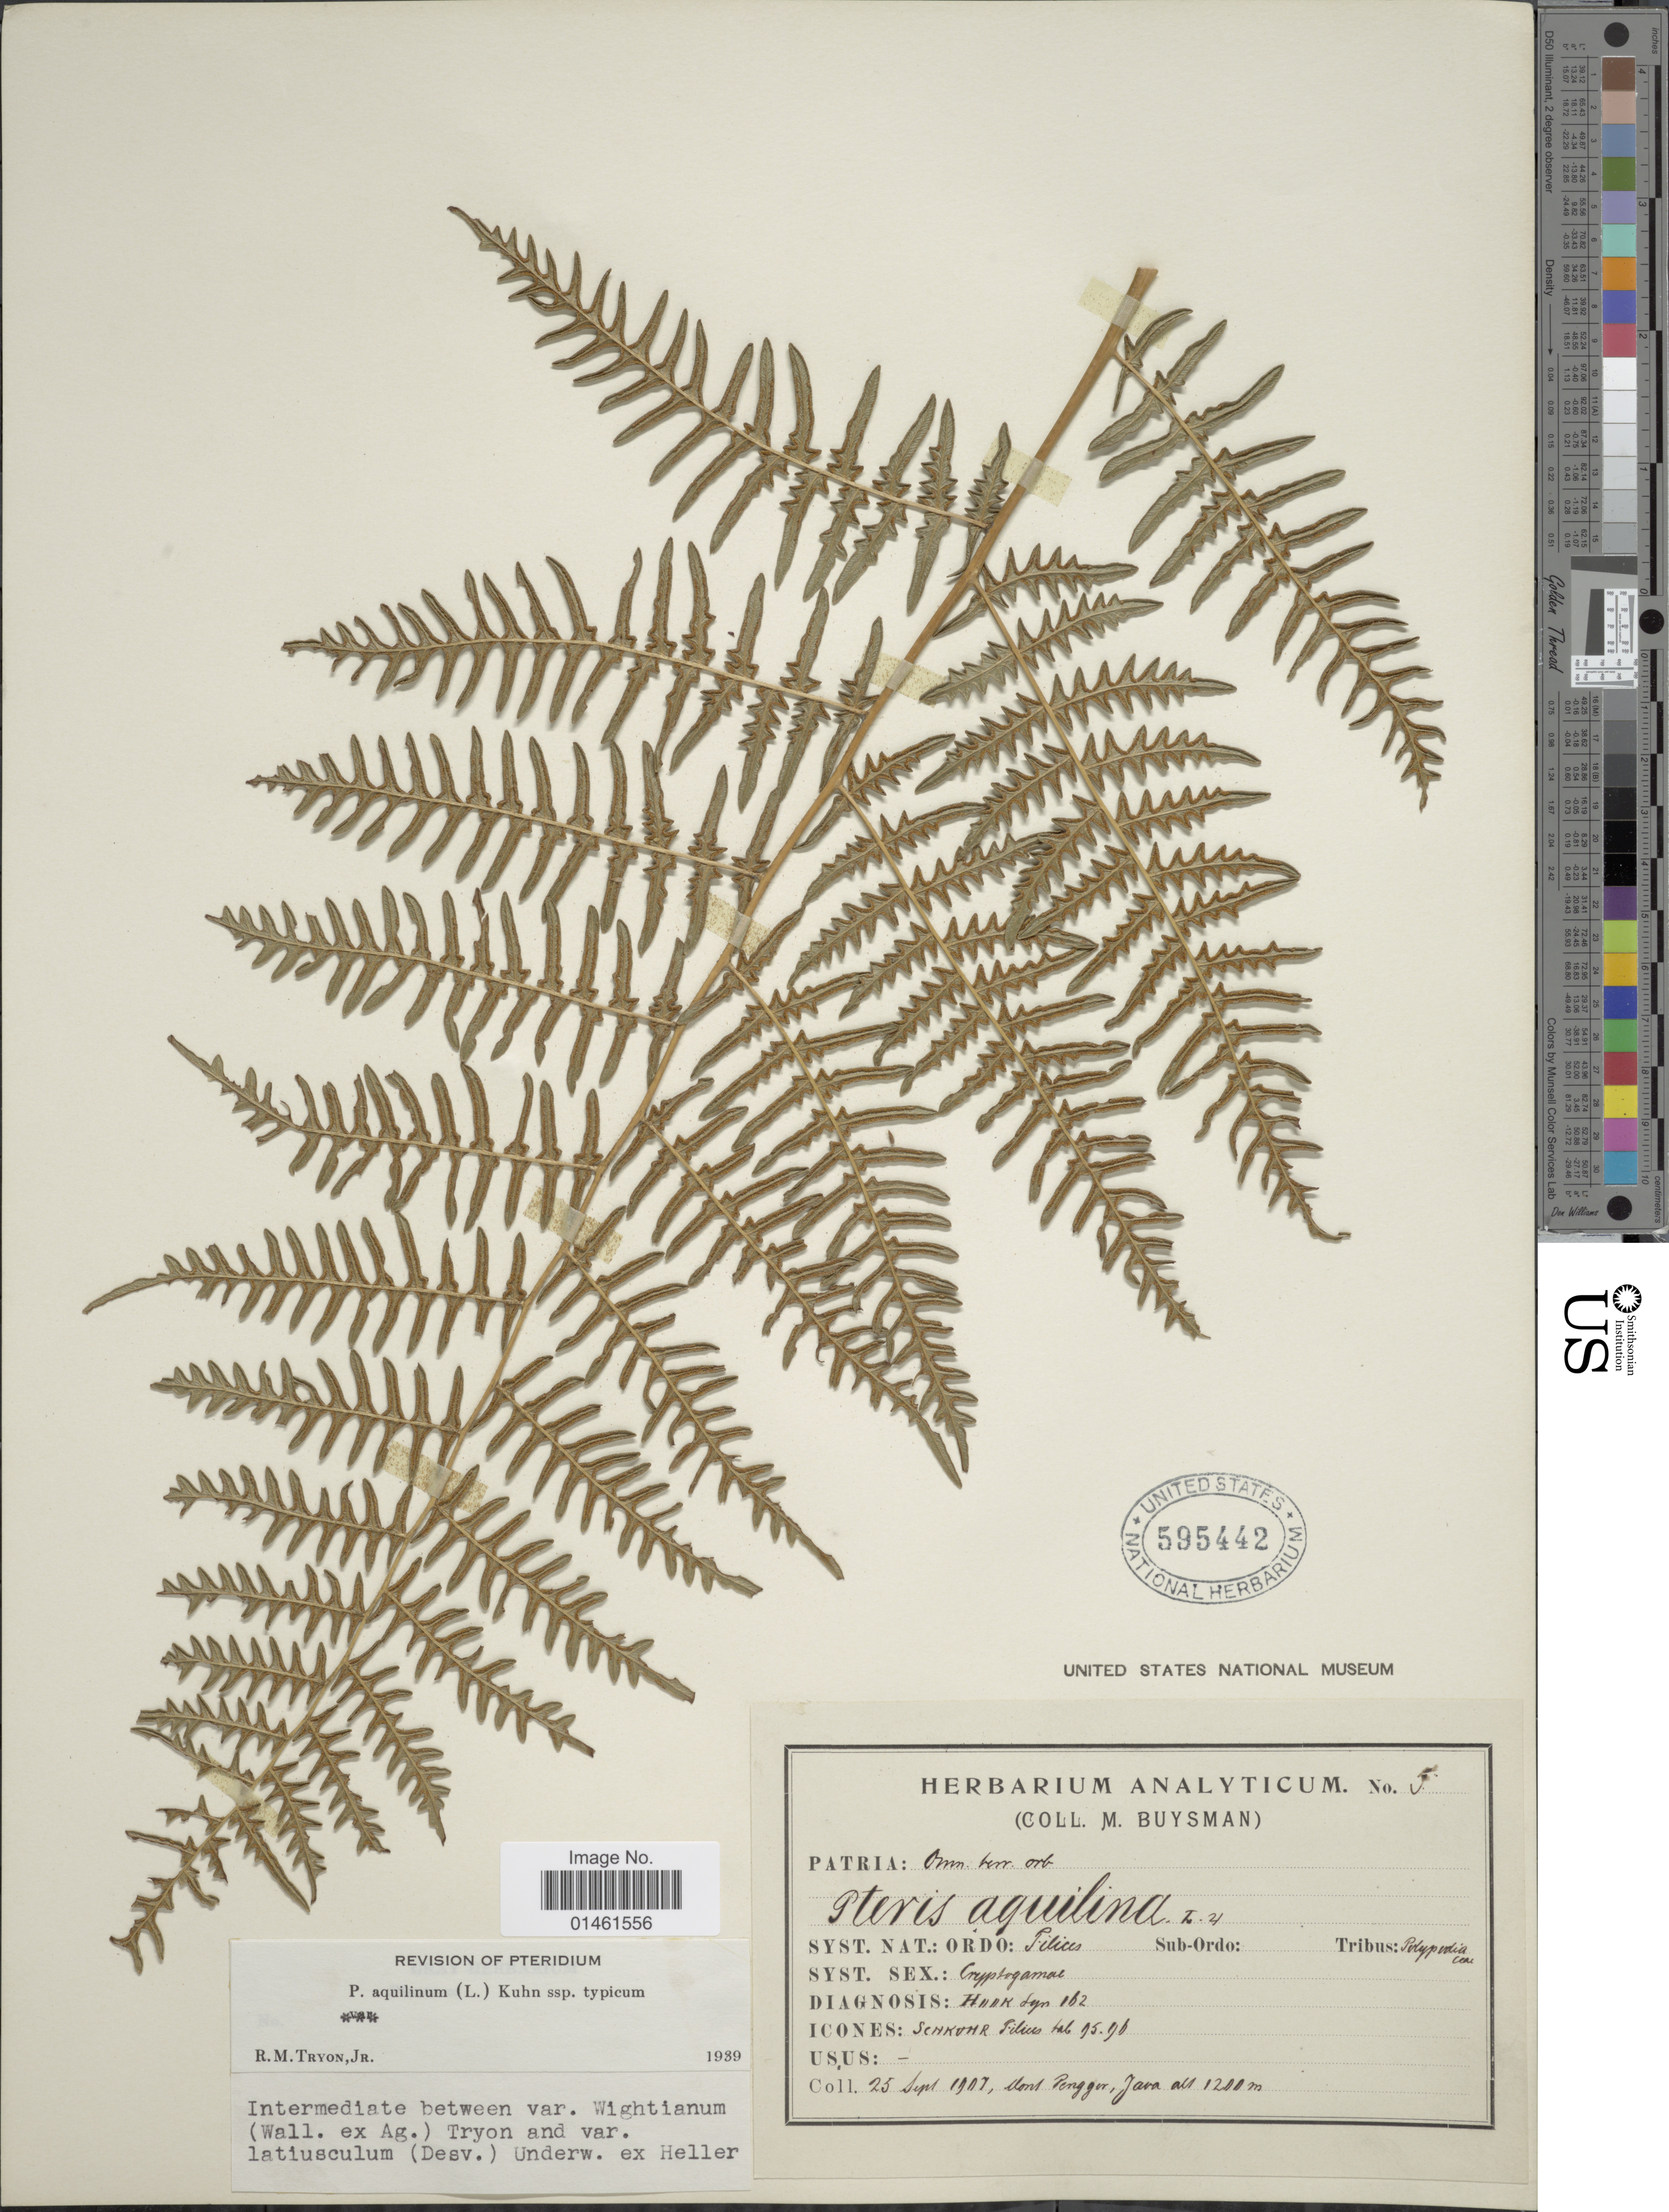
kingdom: Plantae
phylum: Tracheophyta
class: Polypodiopsida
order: Polypodiales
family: Dennstaedtiaceae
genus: Pteridium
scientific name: Pteridium aquilinum var. wightianum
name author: (J. Agardh) R.M. Tryon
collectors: M. Buysman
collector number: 5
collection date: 1907-09-25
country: Indonesia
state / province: Java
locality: Mont Penggor, Java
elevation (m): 1200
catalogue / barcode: US 595442